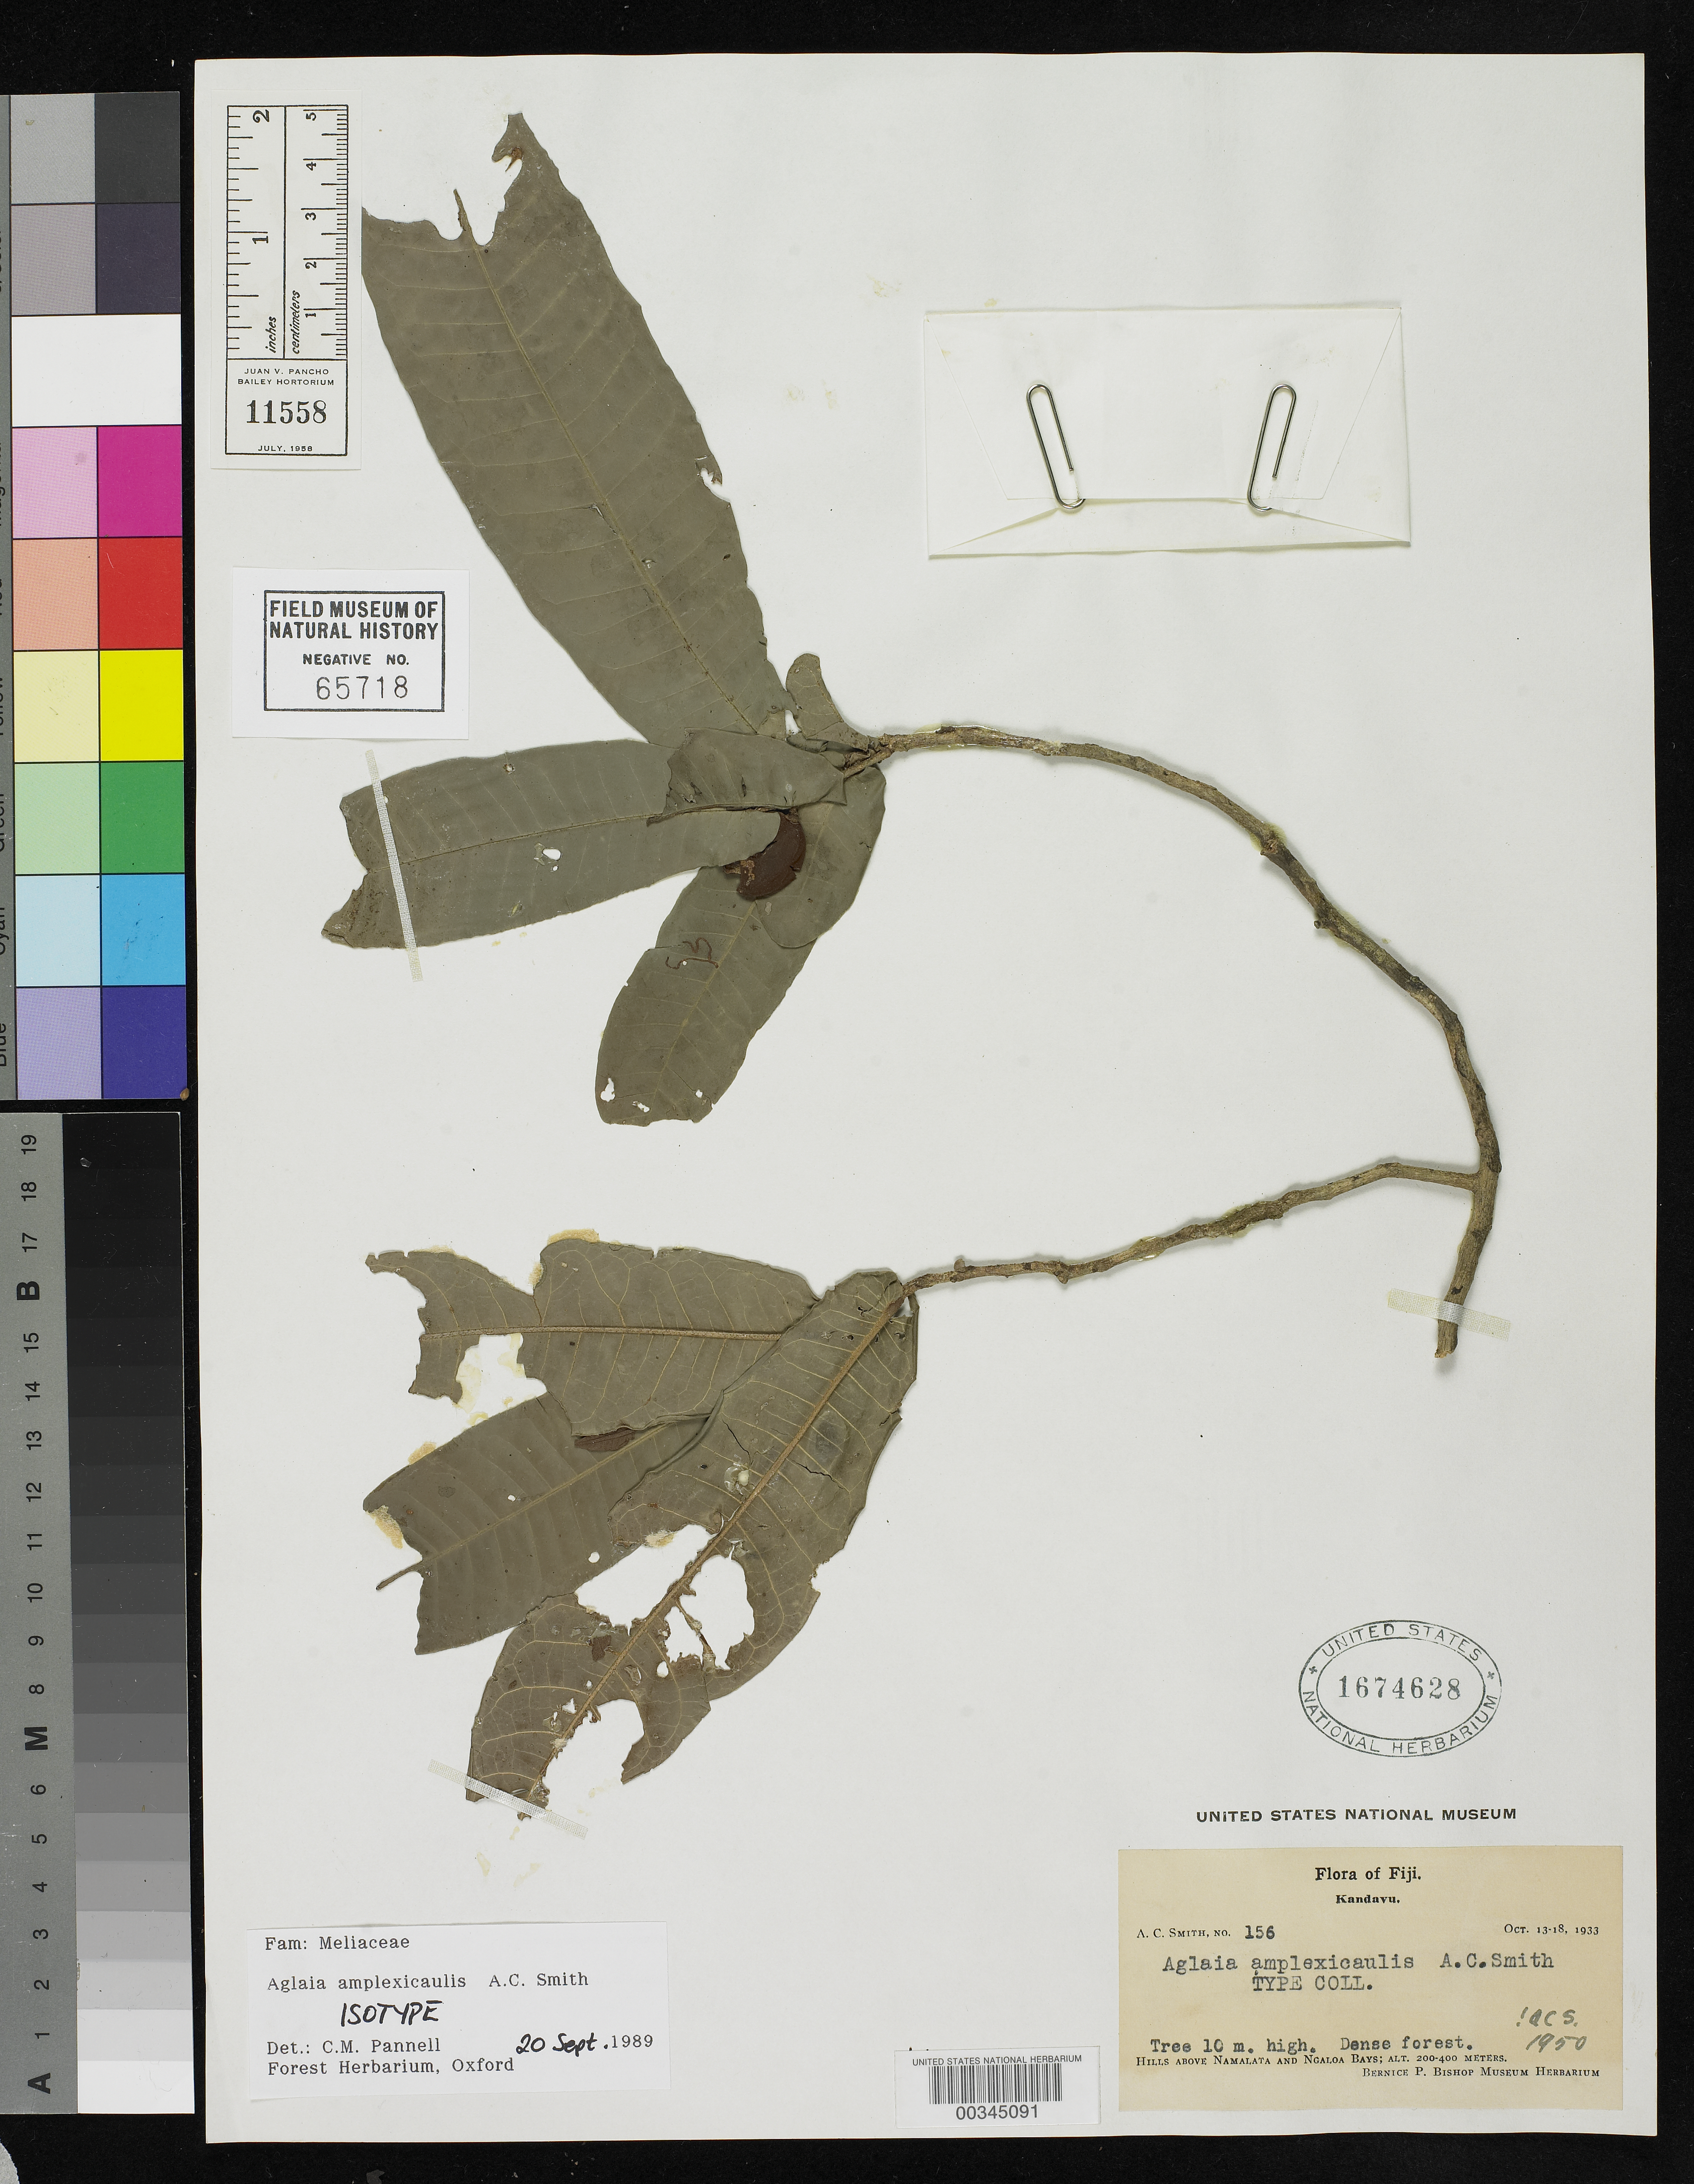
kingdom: Plantae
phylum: Tracheophyta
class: Magnoliopsida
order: Sapindales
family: Meliaceae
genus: Aglaia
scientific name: Aglaia amplexicaulis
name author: A.C. Sm.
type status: Isotype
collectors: A. C. Smith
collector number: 156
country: Fiji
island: Kadavu [Kandavu]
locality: Hills above Namalata & Ngaloa Bays.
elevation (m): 200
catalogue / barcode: US 1674628